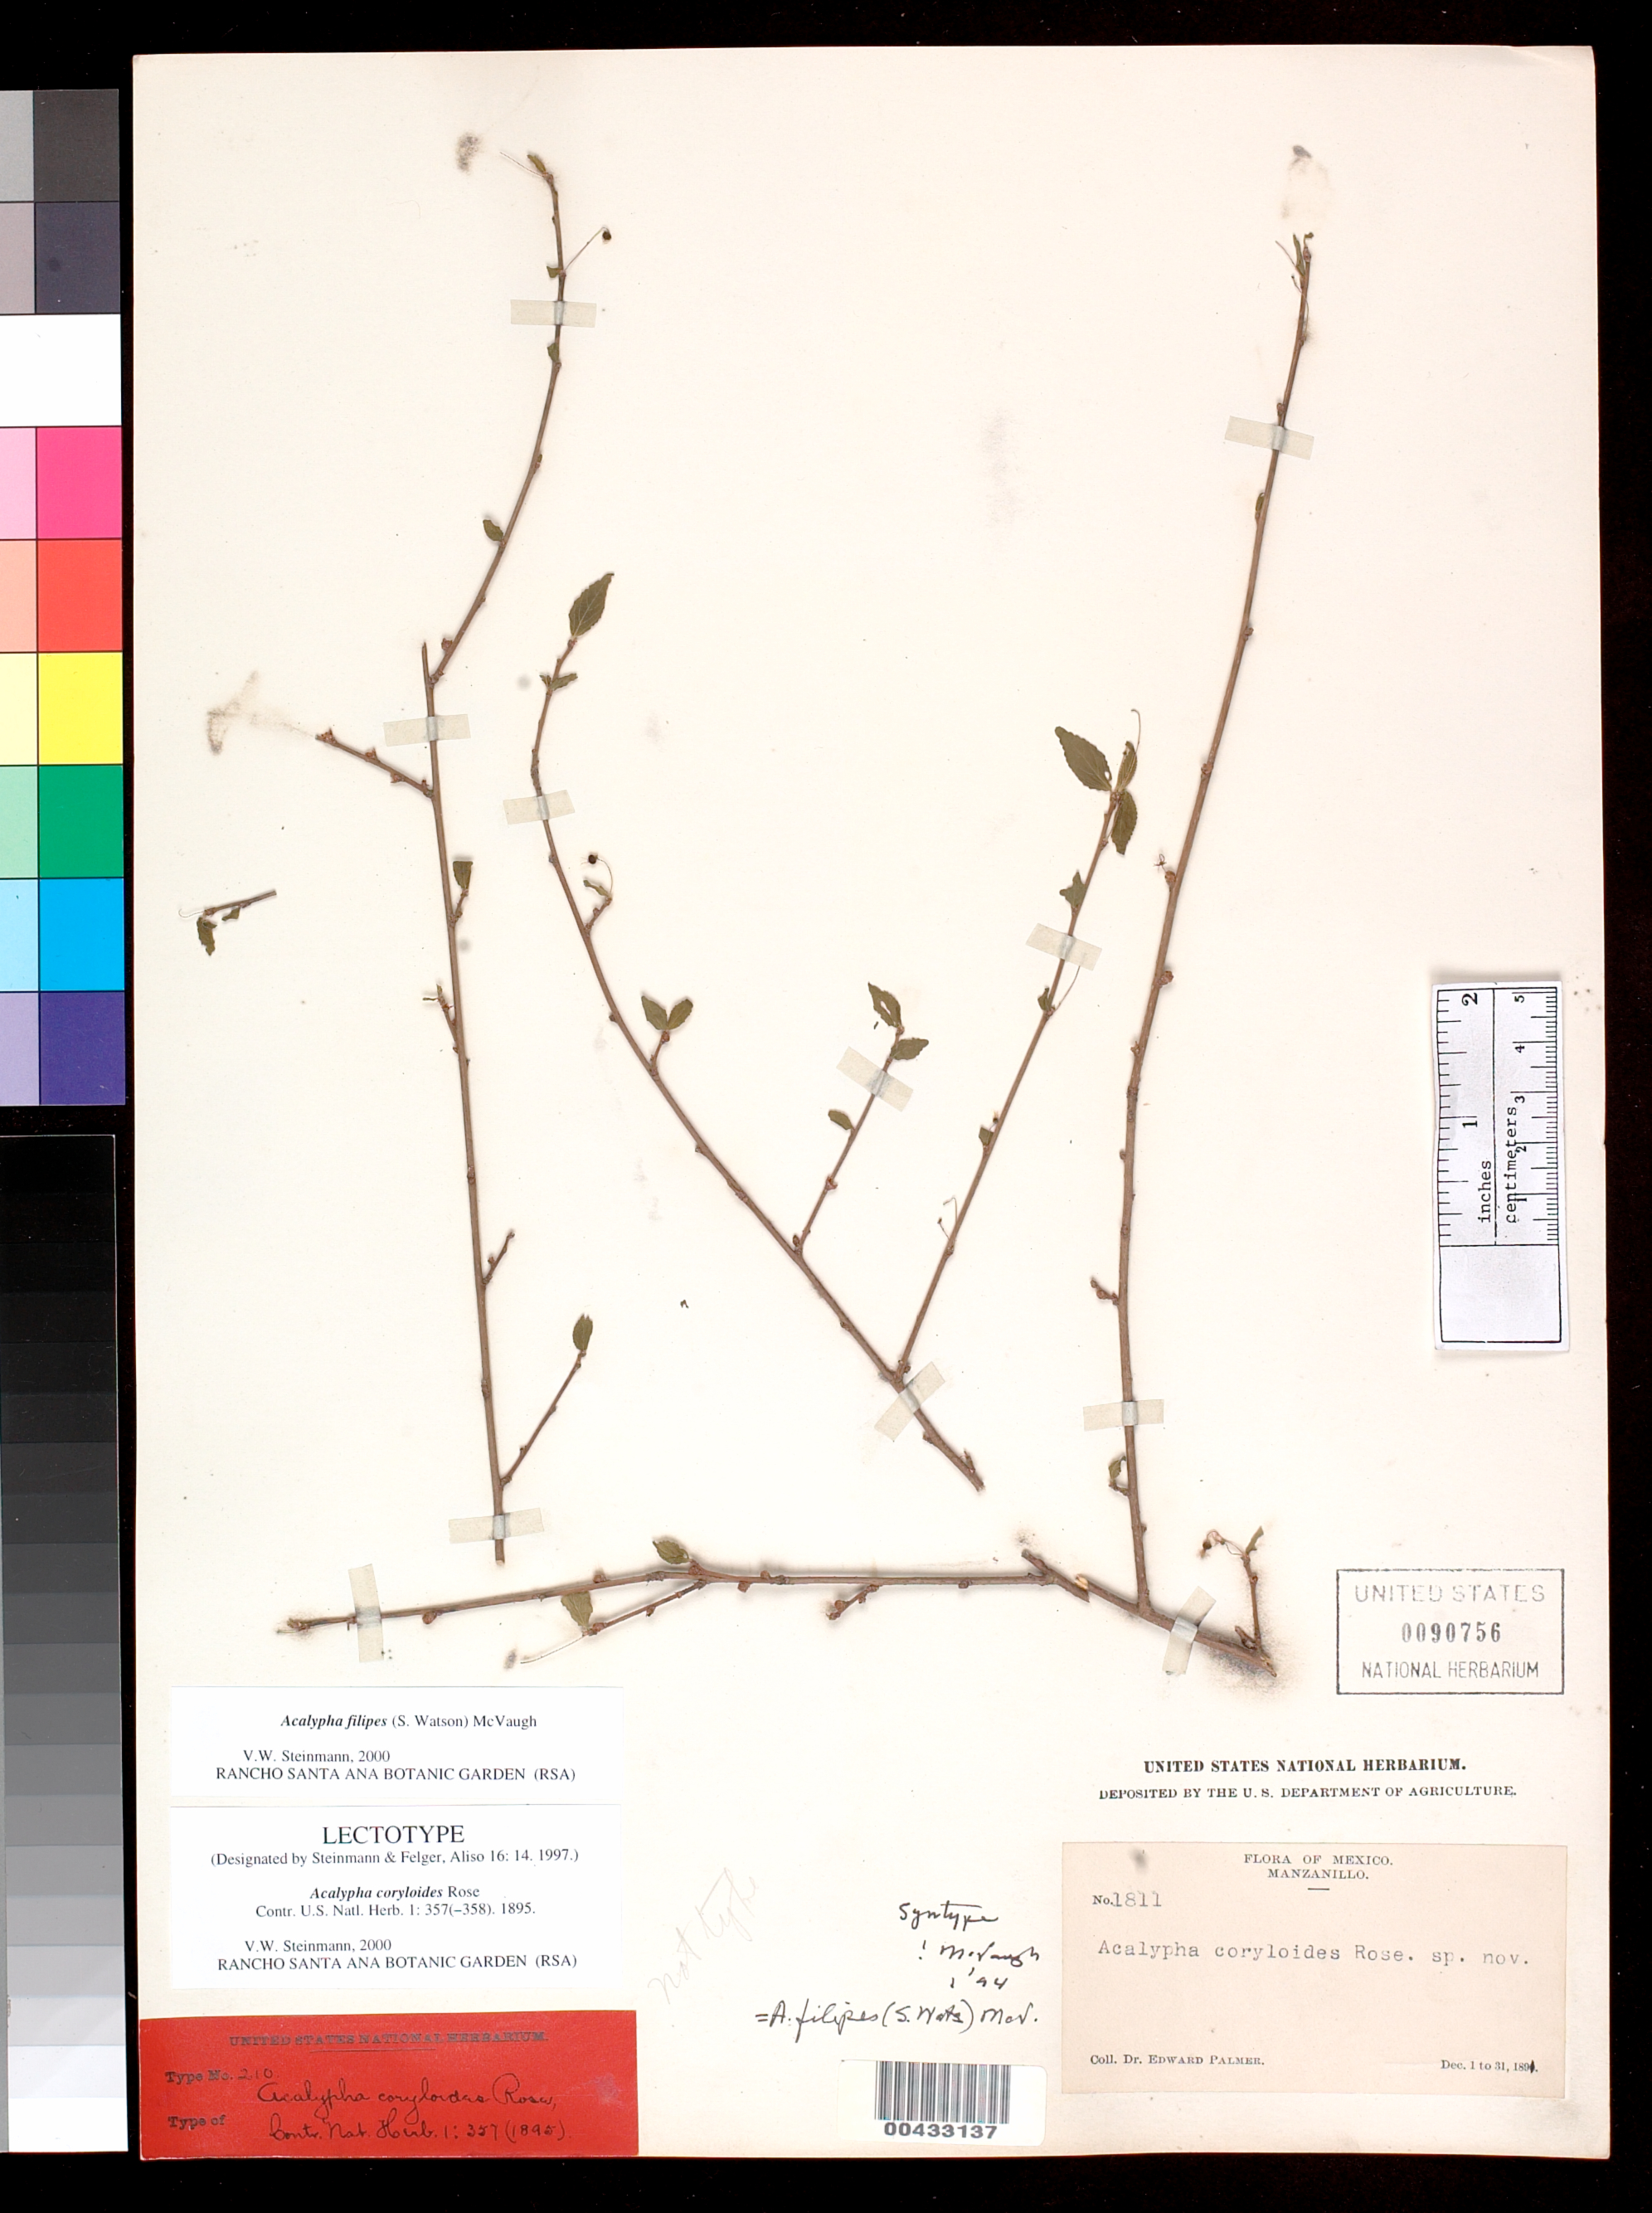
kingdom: Plantae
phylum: Tracheophyta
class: Magnoliopsida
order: Malpighiales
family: Euphorbiaceae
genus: Acalypha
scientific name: Acalypha coryloides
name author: Rose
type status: Lectotype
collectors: E. Palmer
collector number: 1811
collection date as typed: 01 Dec 1891 to 31 Dec 1891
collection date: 1891-12-01/1891-12-31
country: Mexico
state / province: Colima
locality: Manzanillo.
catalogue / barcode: US 90756